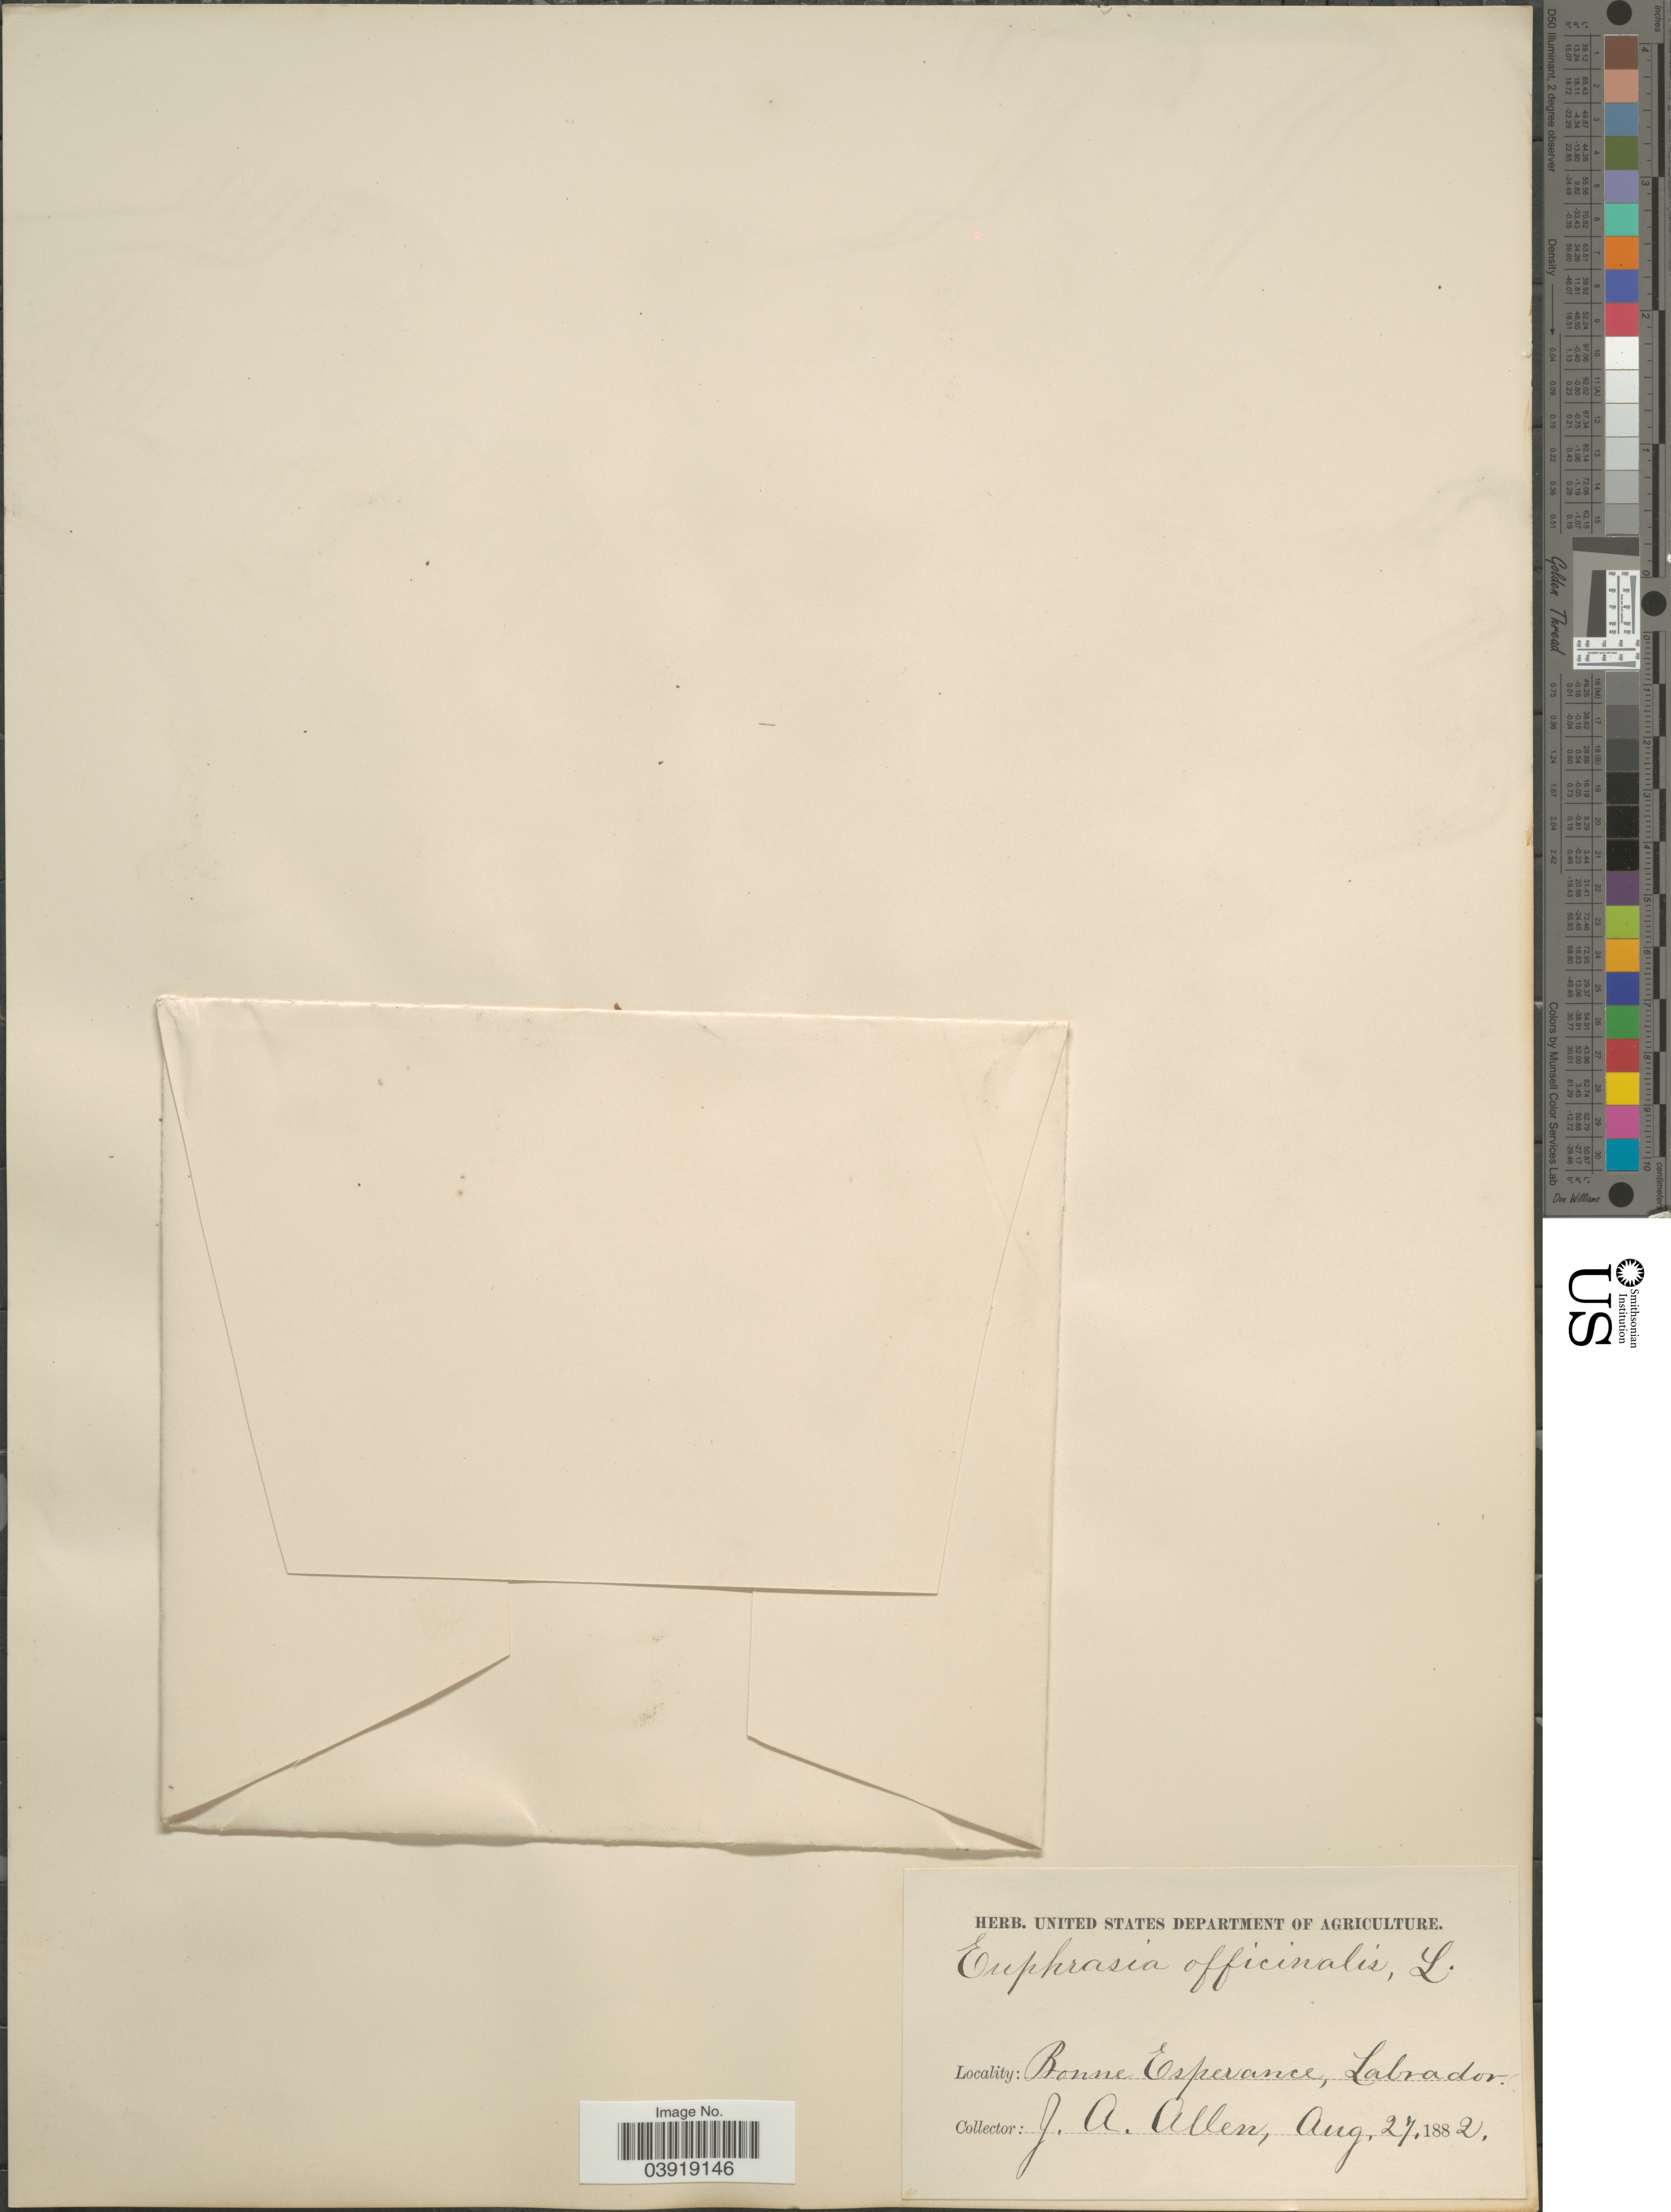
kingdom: Plantae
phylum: Tracheophyta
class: Magnoliopsida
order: Lamiales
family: Orobanchaceae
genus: Euphrasia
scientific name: Euphrasia sp.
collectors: J. Allen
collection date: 1882-08-27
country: Canada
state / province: Newfoundland and Labrador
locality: Bonne Esperance, Labrador.